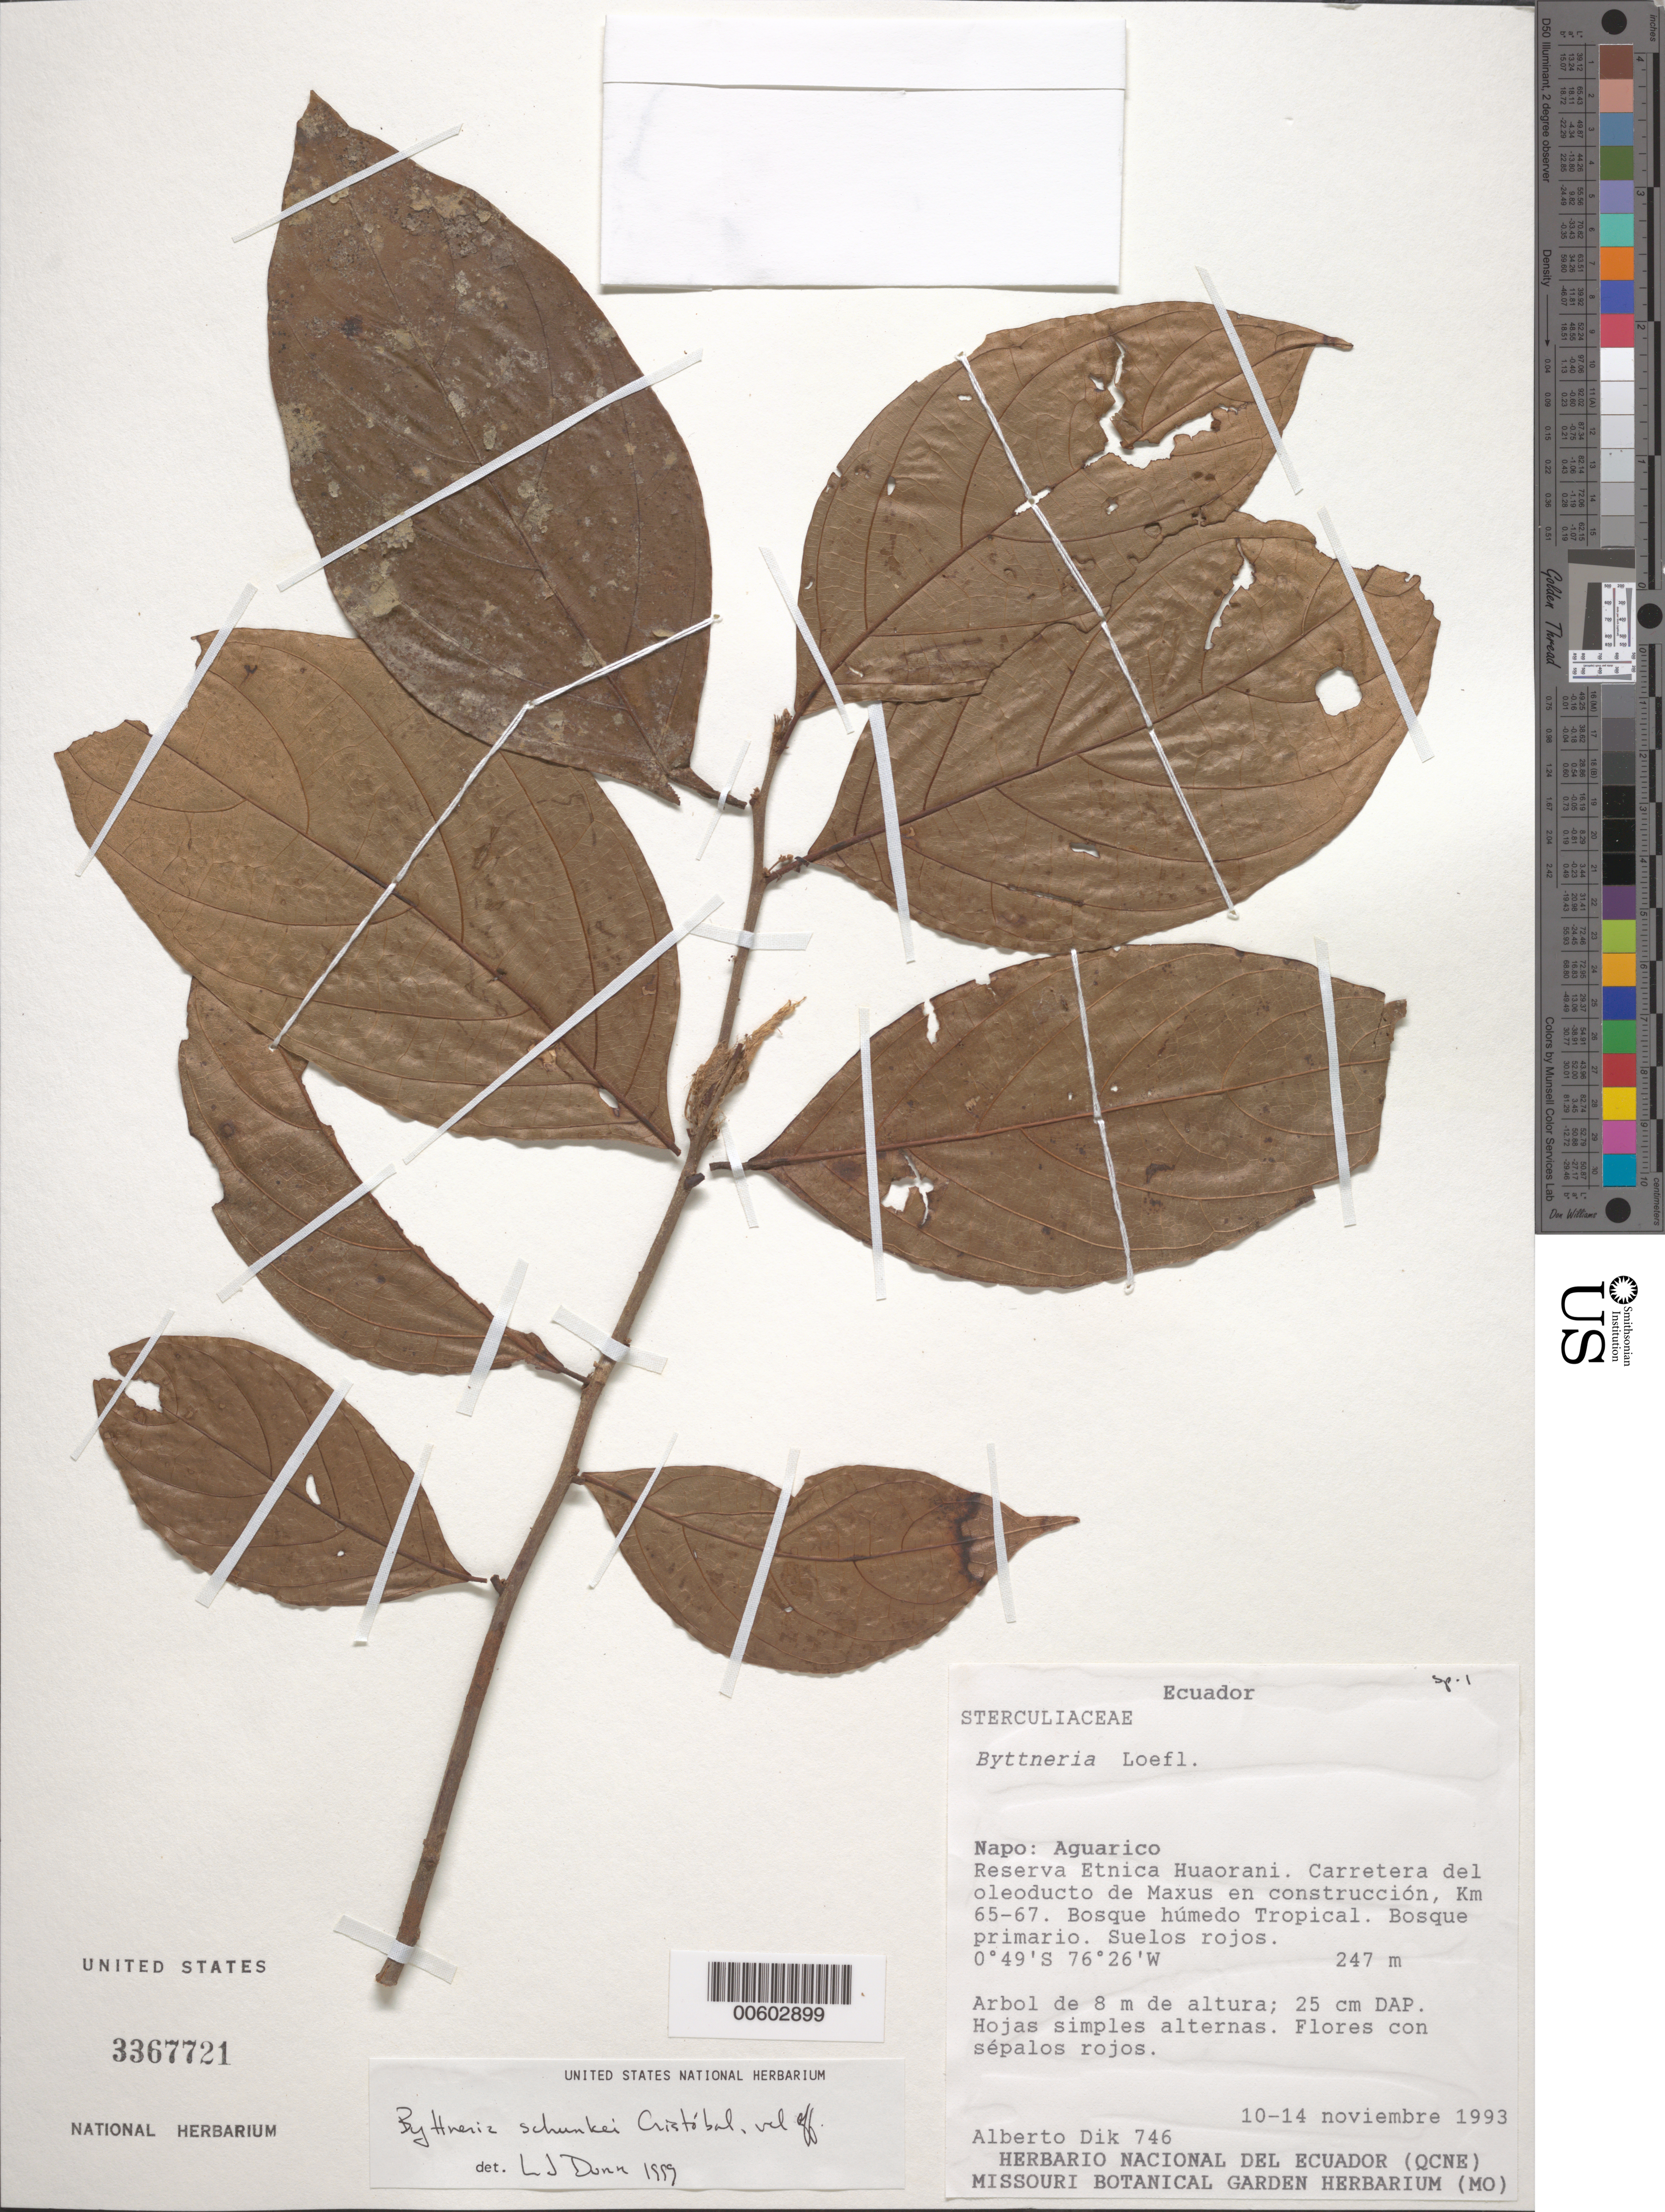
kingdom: Plantae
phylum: Tracheophyta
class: Magnoliopsida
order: Malvales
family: Malvaceae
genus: Byttneria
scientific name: Byttneria schunkei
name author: Cristóbal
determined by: Dorr, L. J., (BOT), Smithsonian Institution - National Museum of Natural History (UNITED STATES)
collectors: A. Dik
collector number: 746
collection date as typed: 10 Nov 1993 to 14 Nov 1993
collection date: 1993-11-10/1993-11-14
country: Ecuador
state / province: Napo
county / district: Aguarico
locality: AguaRico. Reserva Etnica Huaorani, Carretera del oleoducto de Maxus en construcción, km 65-67.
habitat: Bosque húmedo tropical, bosque primario, suelos rojos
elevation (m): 247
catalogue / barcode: US 3367721